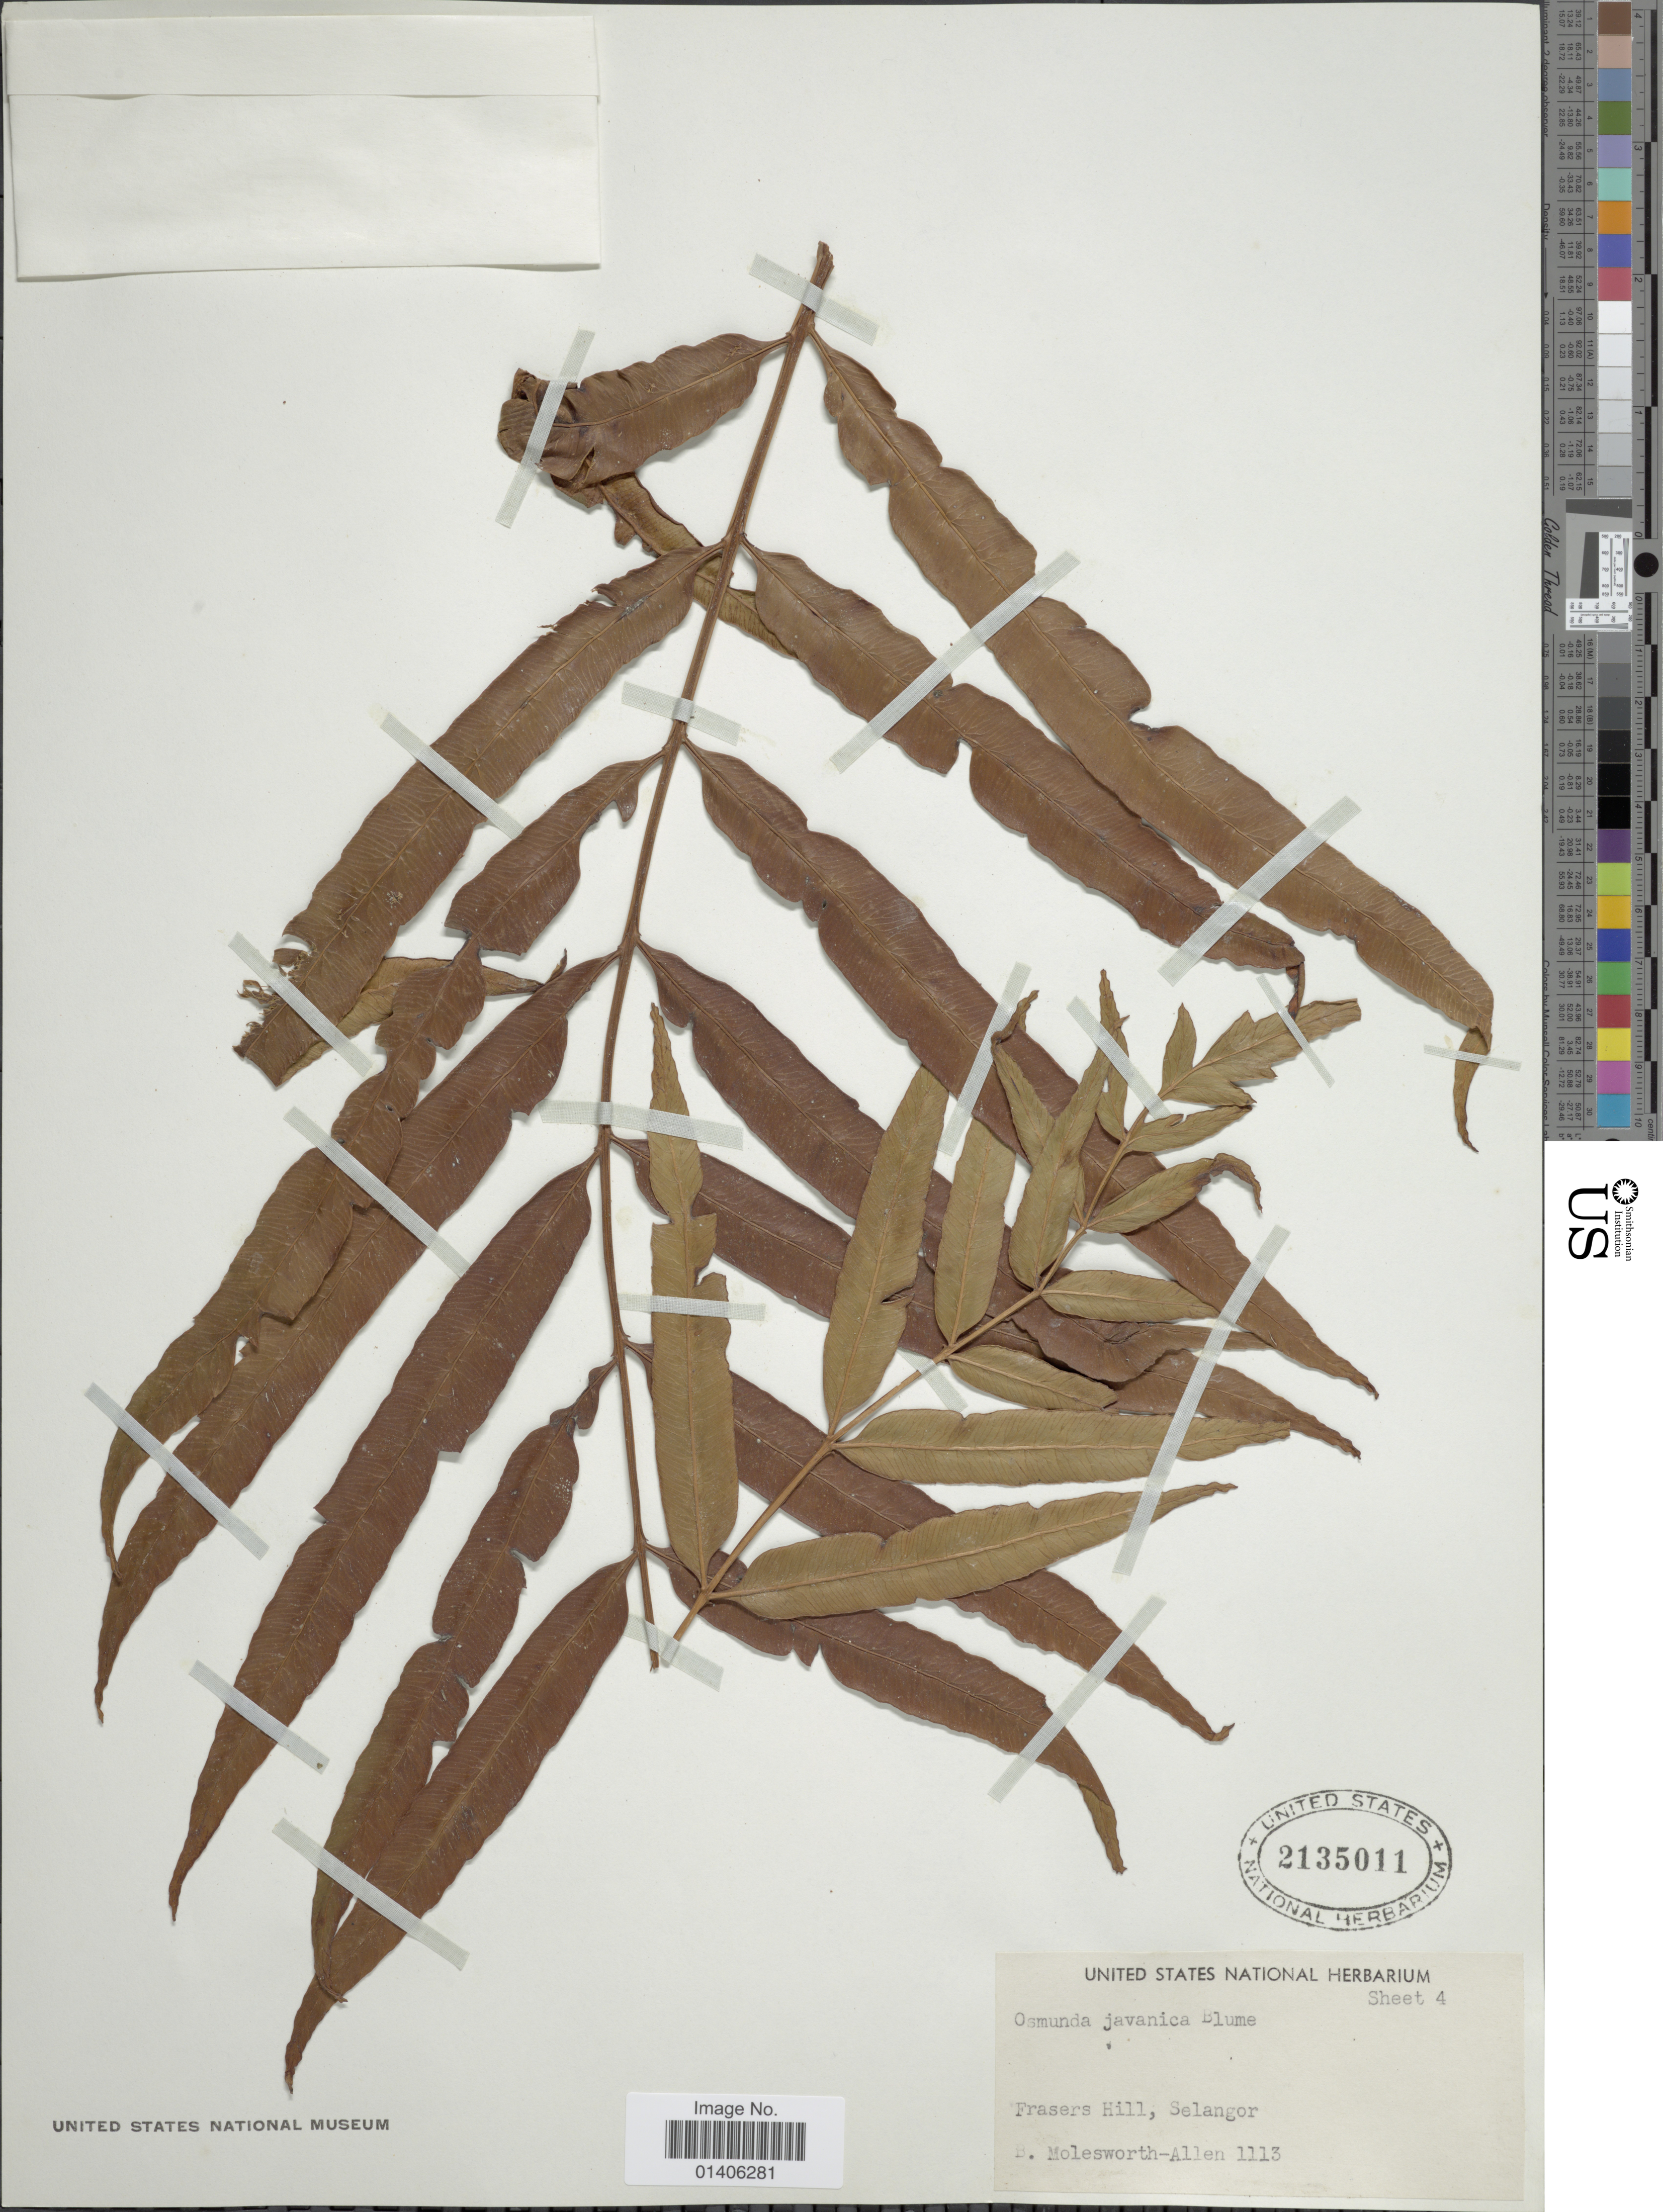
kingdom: Plantae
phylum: Tracheophyta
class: Polypodiopsida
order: Osmundales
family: Osmundaceae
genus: Osmunda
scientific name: Osmunda javanica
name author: Blume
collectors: B. E. G. Molesworth-Allen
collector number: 1113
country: Malaysia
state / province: Selangor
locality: Frasers Hill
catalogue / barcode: US 2135011